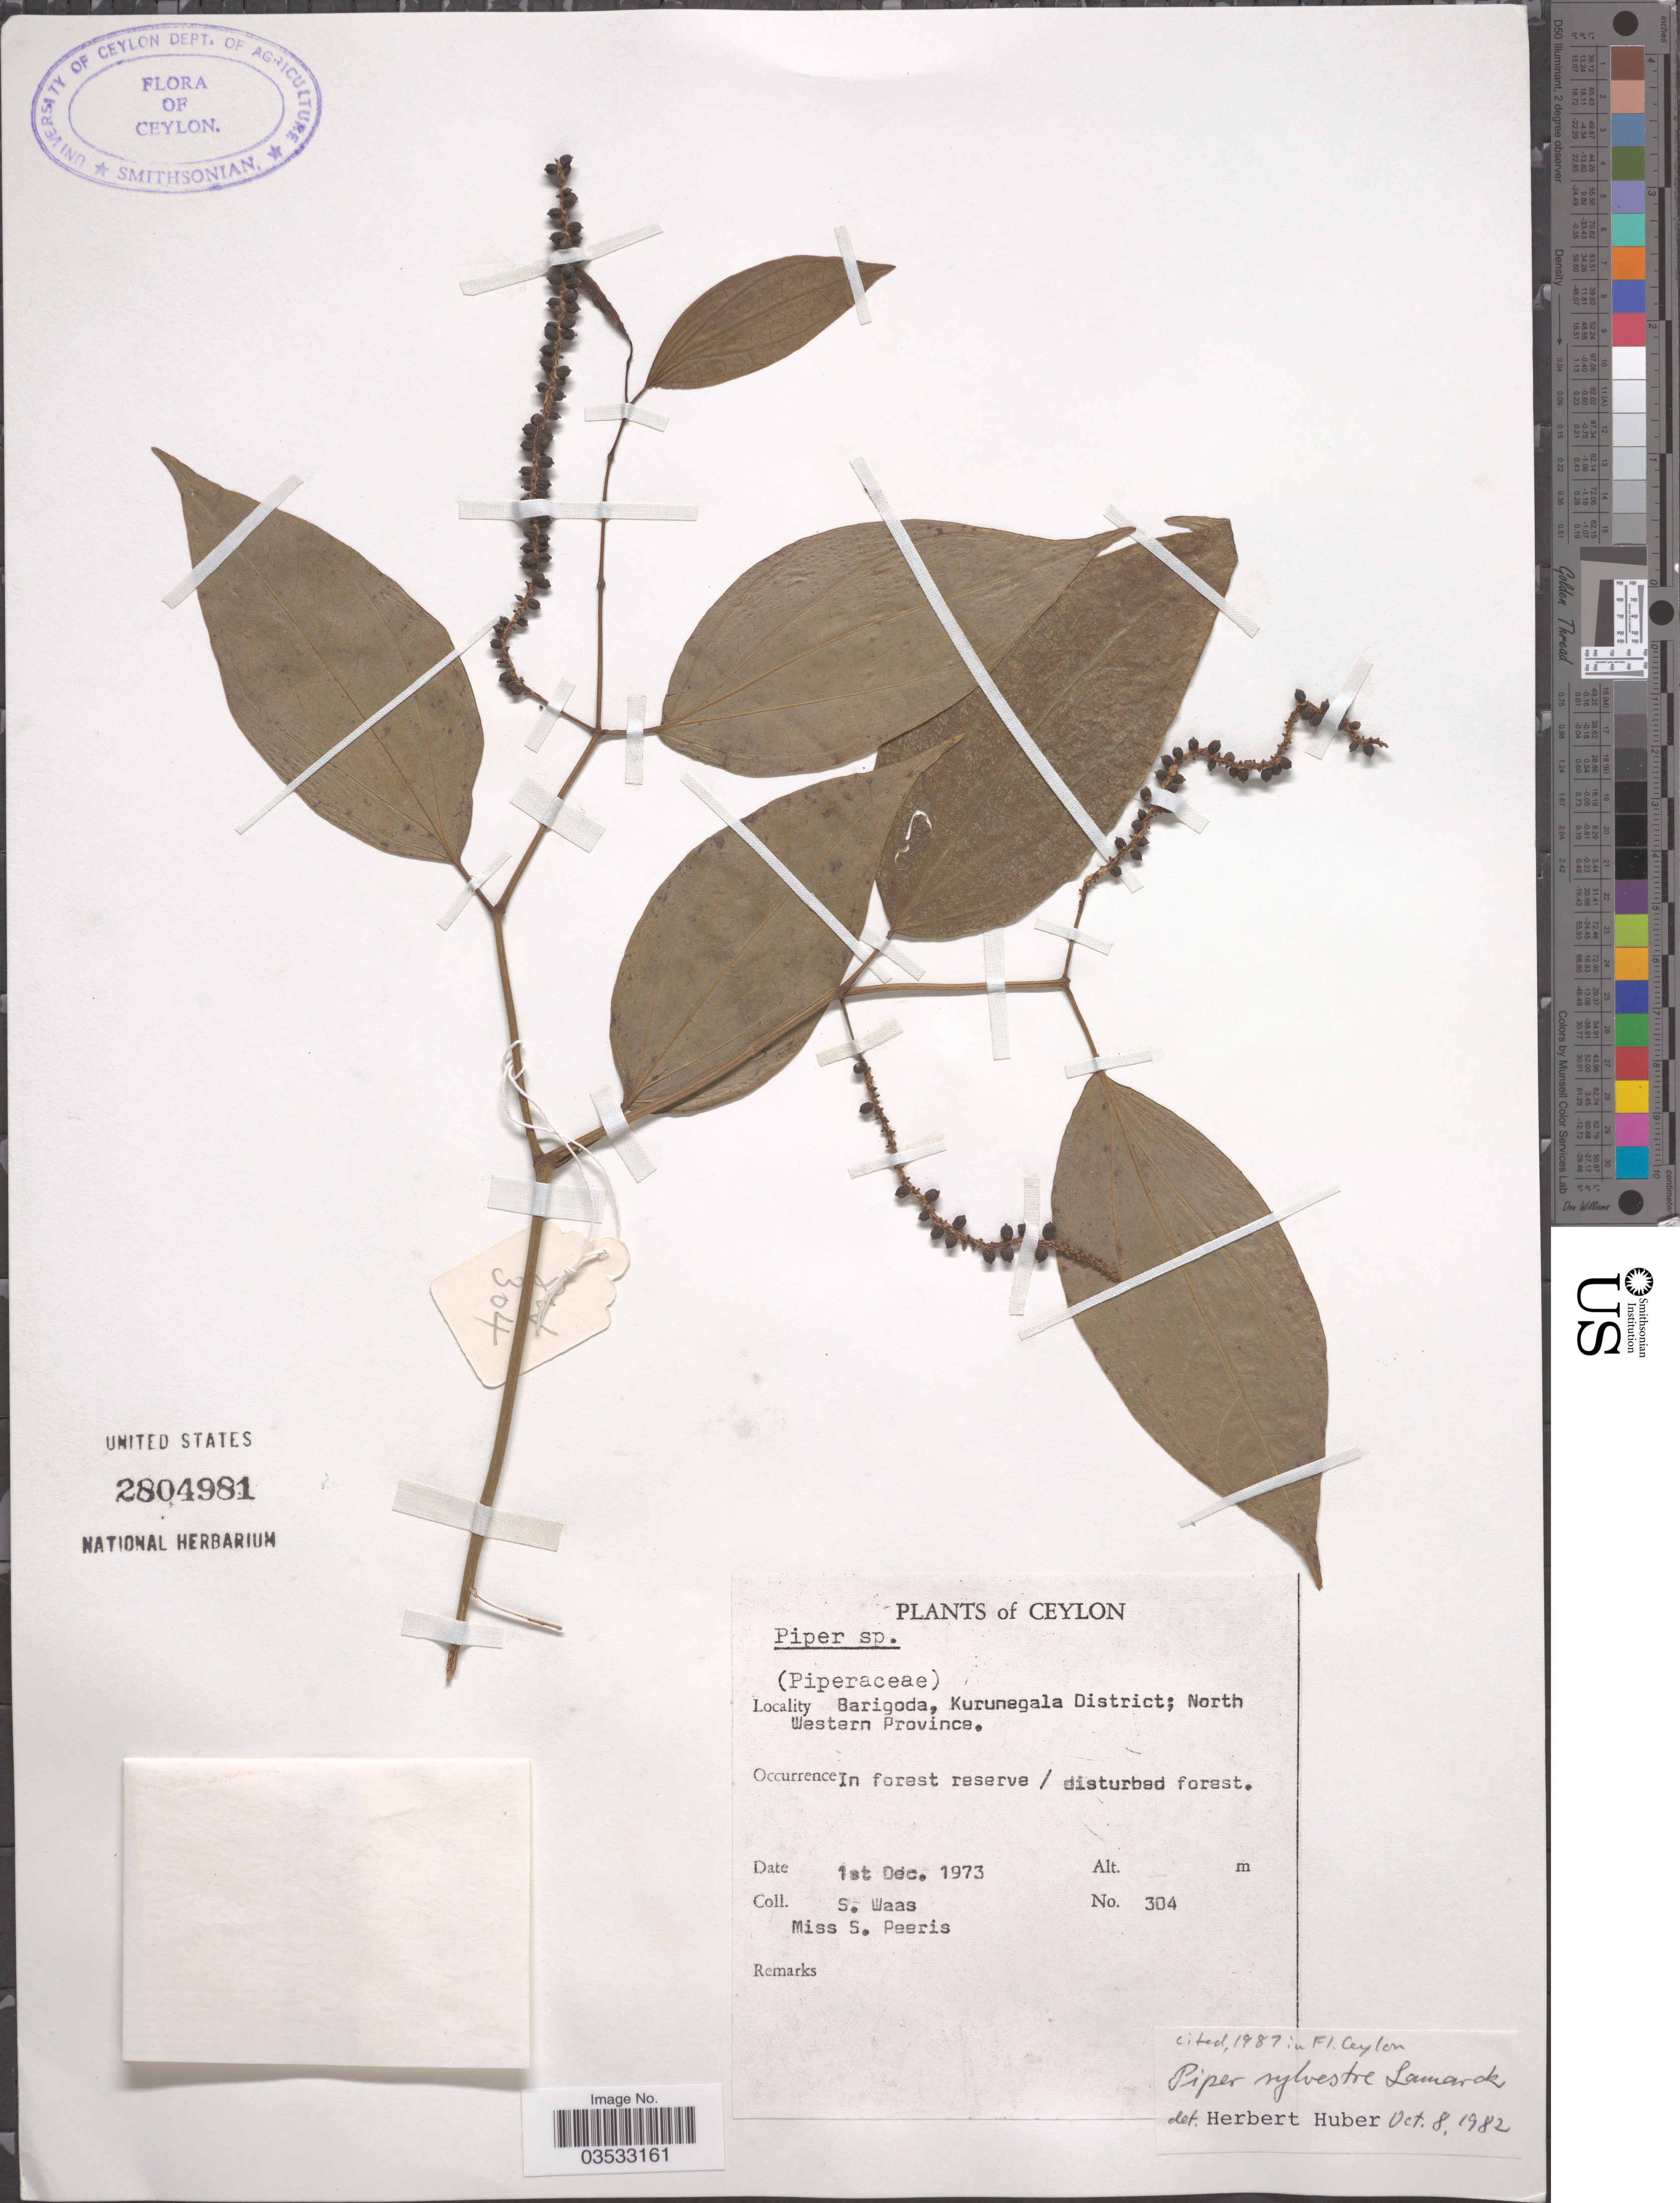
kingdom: Plantae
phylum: Tracheophyta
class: Magnoliopsida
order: Piperales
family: Piperaceae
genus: Piper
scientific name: Piper sylvestre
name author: Lour.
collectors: S. Waas & S. Peeris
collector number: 304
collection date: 1973-12-01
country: Sri Lanka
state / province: North Western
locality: Ceylon. Barigoda, Kurunegala District; North Western Province.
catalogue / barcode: US 2804981